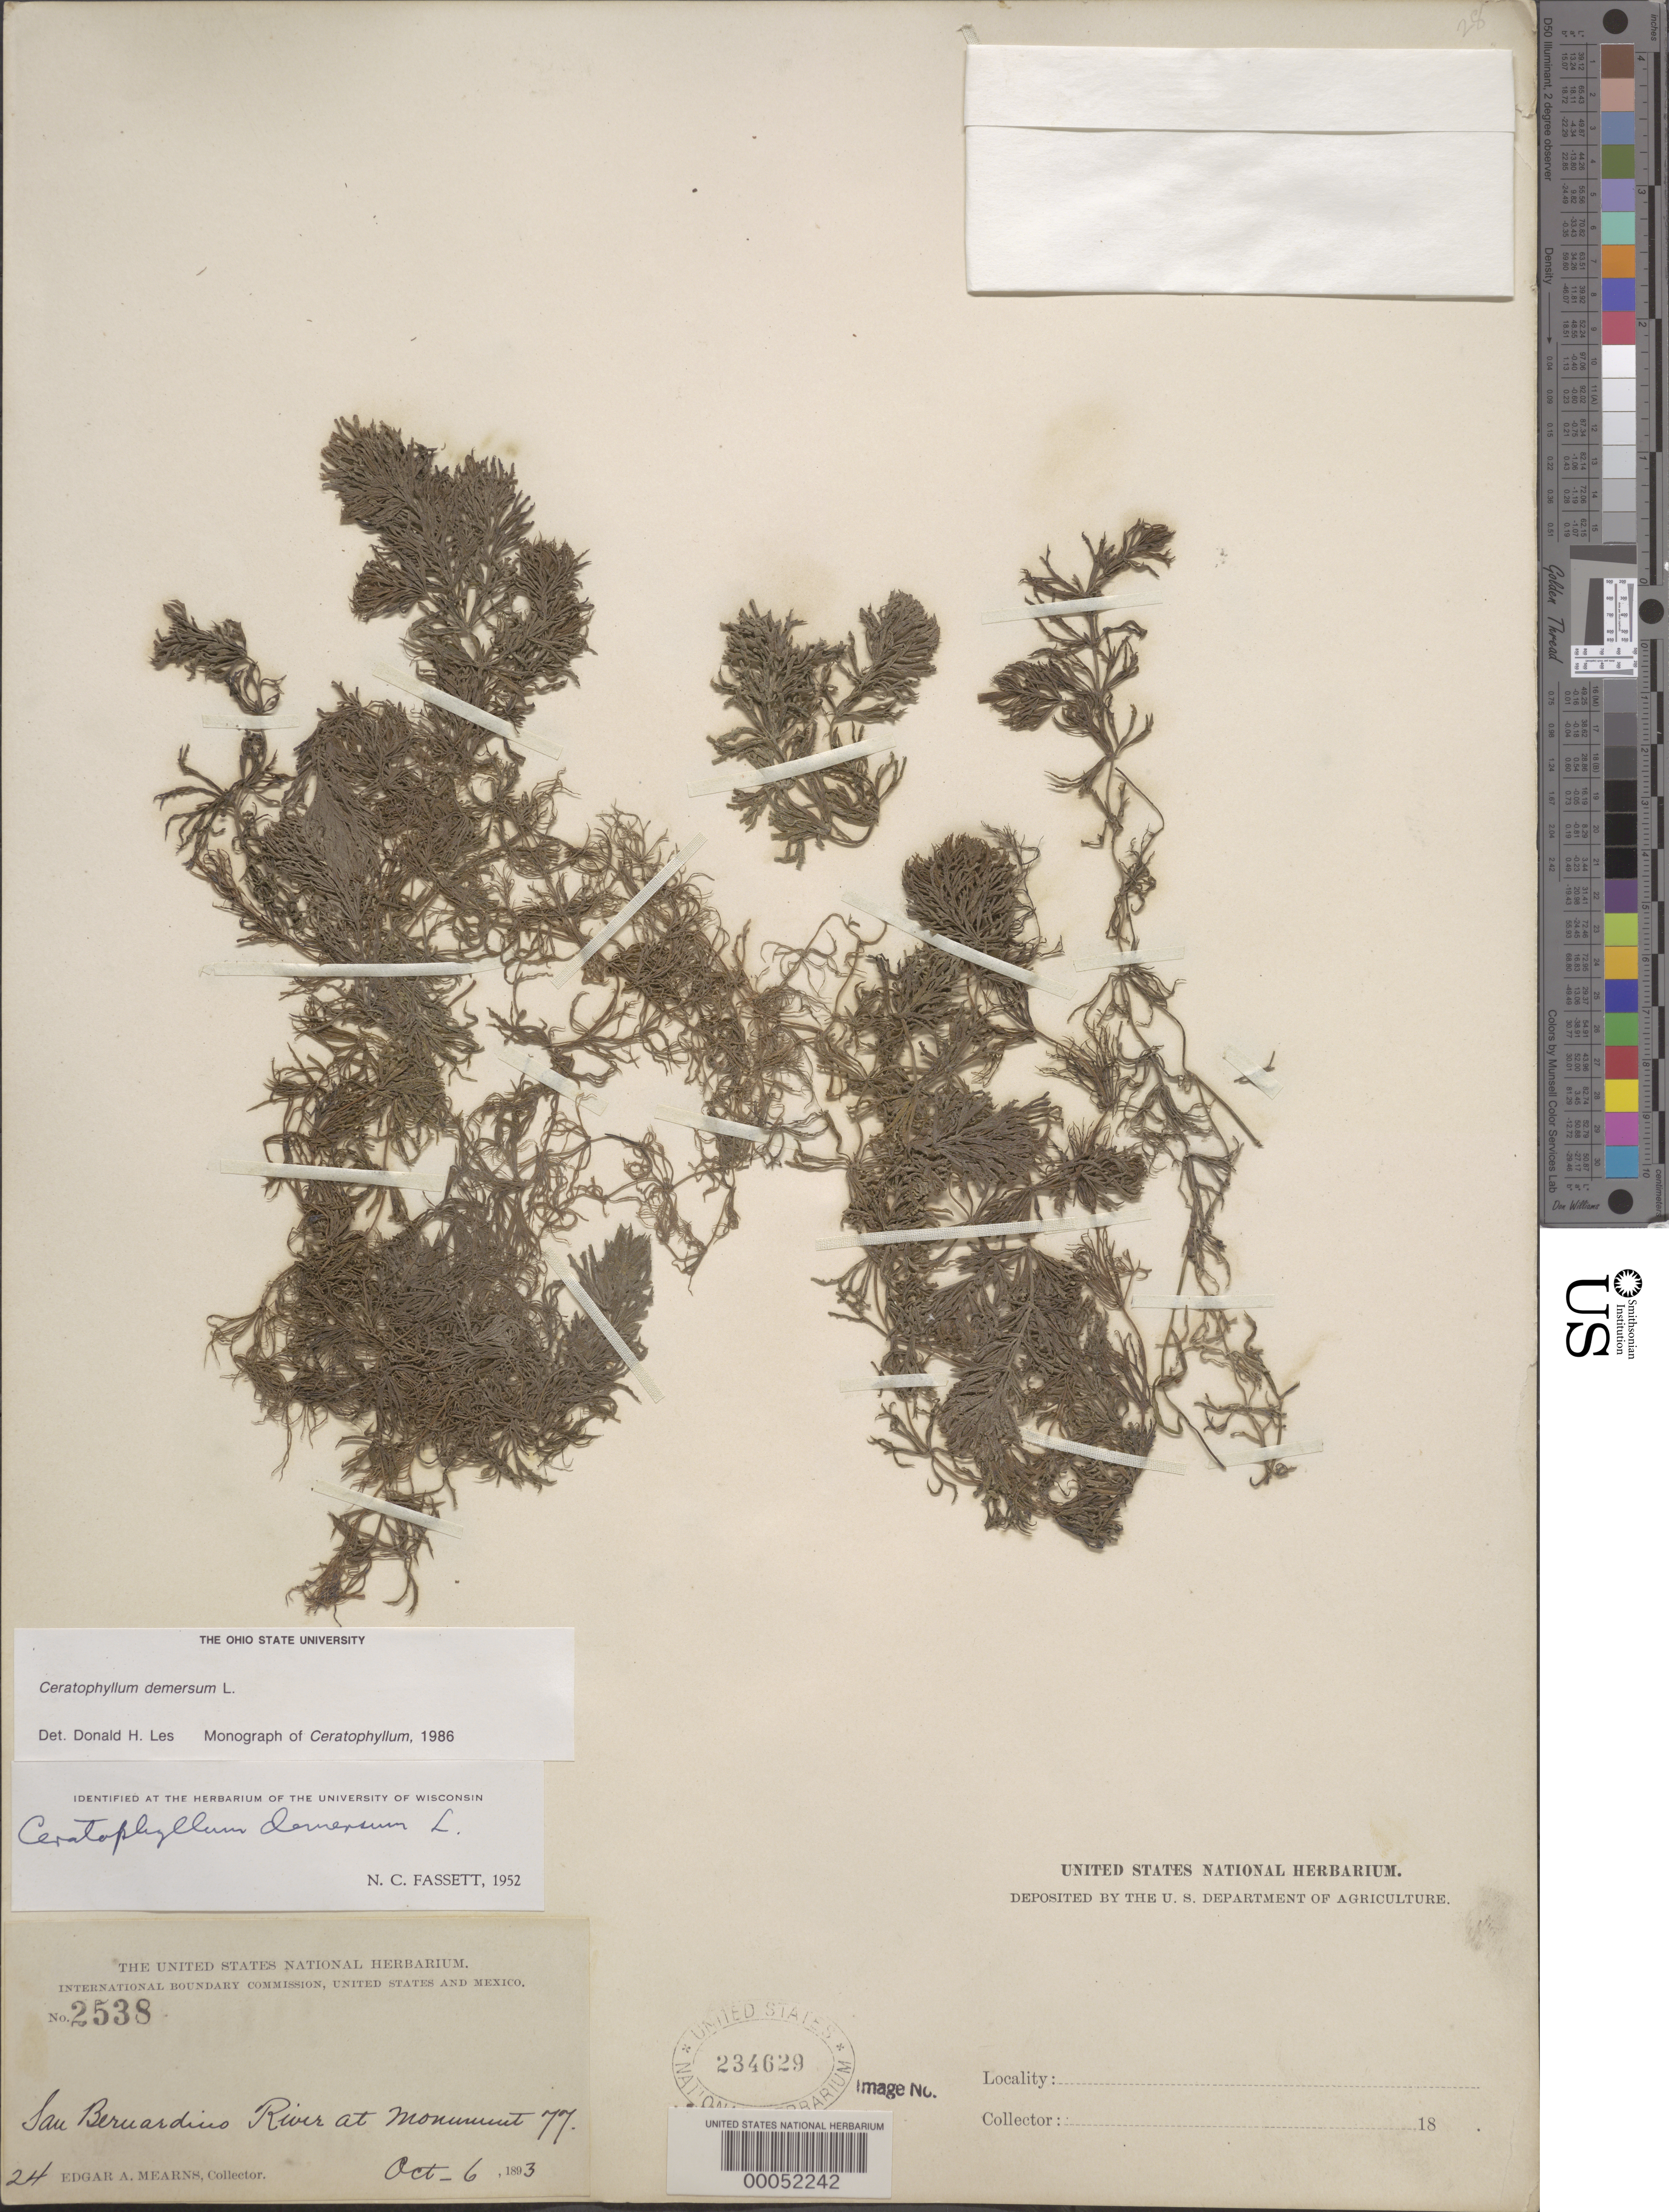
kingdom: Plantae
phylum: Tracheophyta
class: Magnoliopsida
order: Ceratophyllales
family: Ceratophyllaceae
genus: Ceratophyllum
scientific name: Ceratophyllum demersum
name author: L.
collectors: E. A. Mearns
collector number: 2538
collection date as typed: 06 Oct 1893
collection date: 1893-10-06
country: United States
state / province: California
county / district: San Bernardino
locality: San bernardius river at monument 77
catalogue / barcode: US 234629